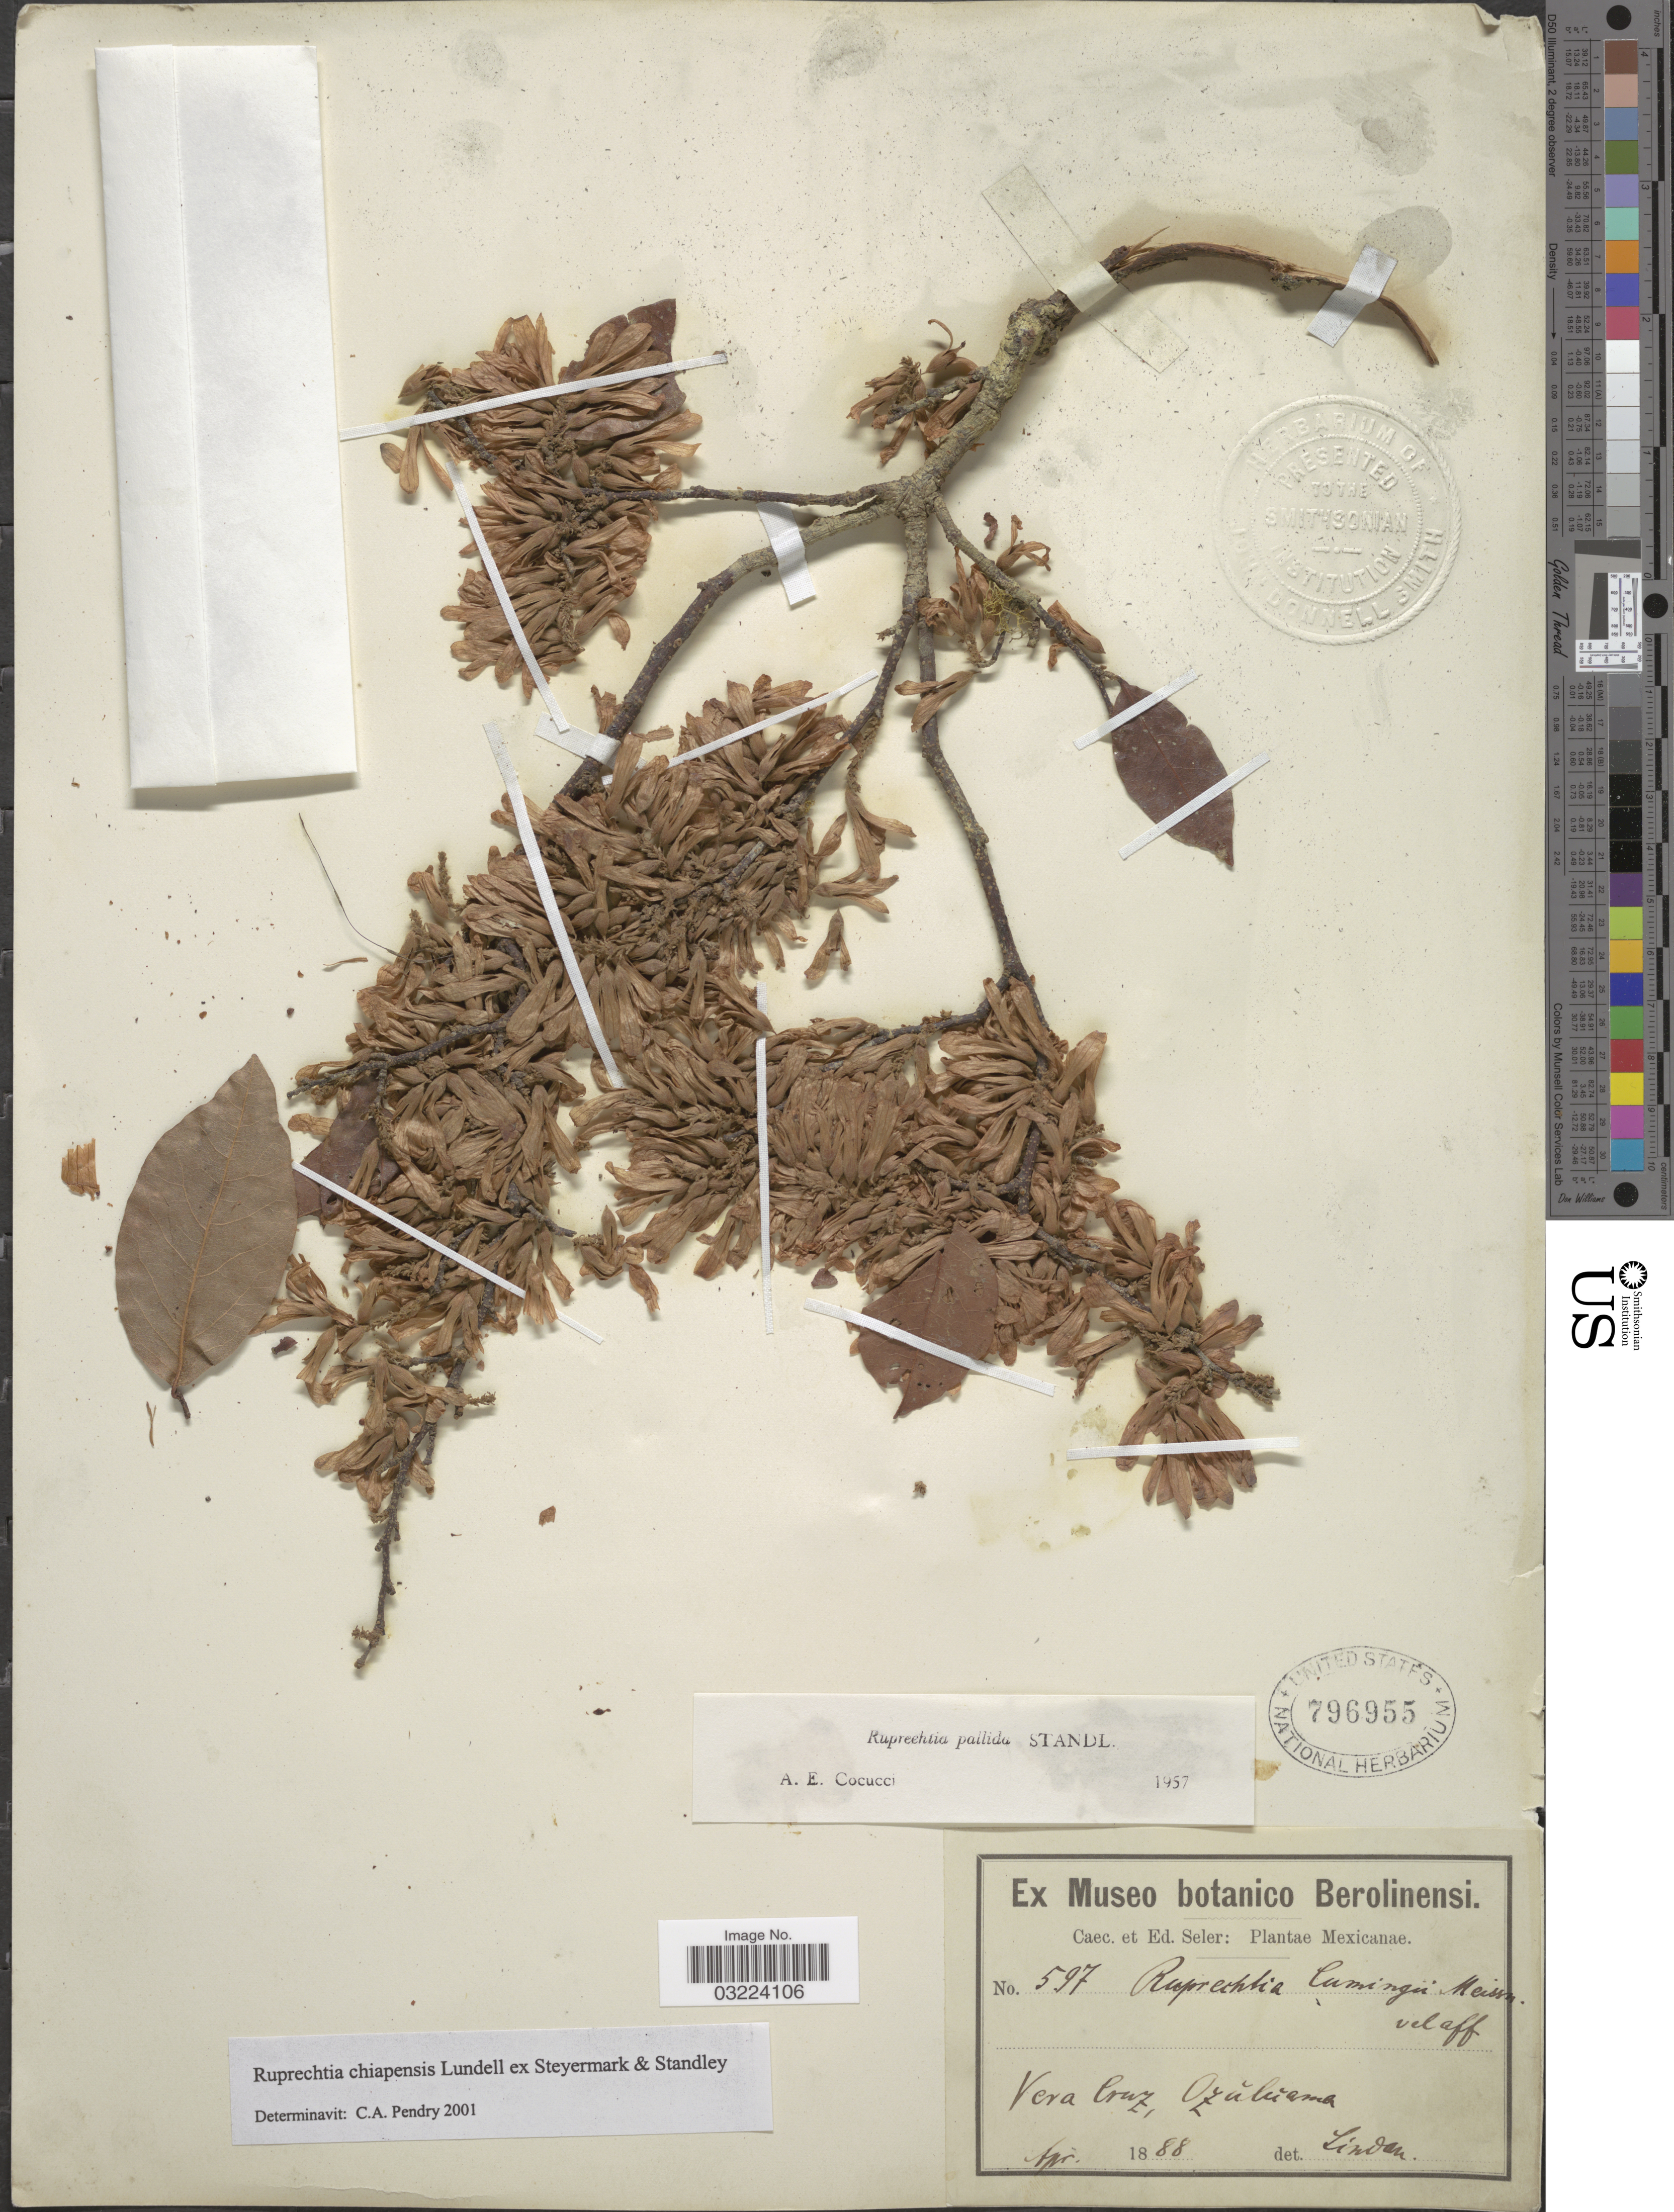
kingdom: Plantae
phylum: Tracheophyta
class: Magnoliopsida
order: Caryophyllales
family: Polygonaceae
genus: Ruprechtia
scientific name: Ruprechtia chiapensis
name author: Lundell ex Standl. & Steyerm.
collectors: ex Caec. et Ed Seler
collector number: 597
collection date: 1888-04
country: Mexico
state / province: Veracruz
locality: Vera Cruz, Ozuluama.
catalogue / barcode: US 796955